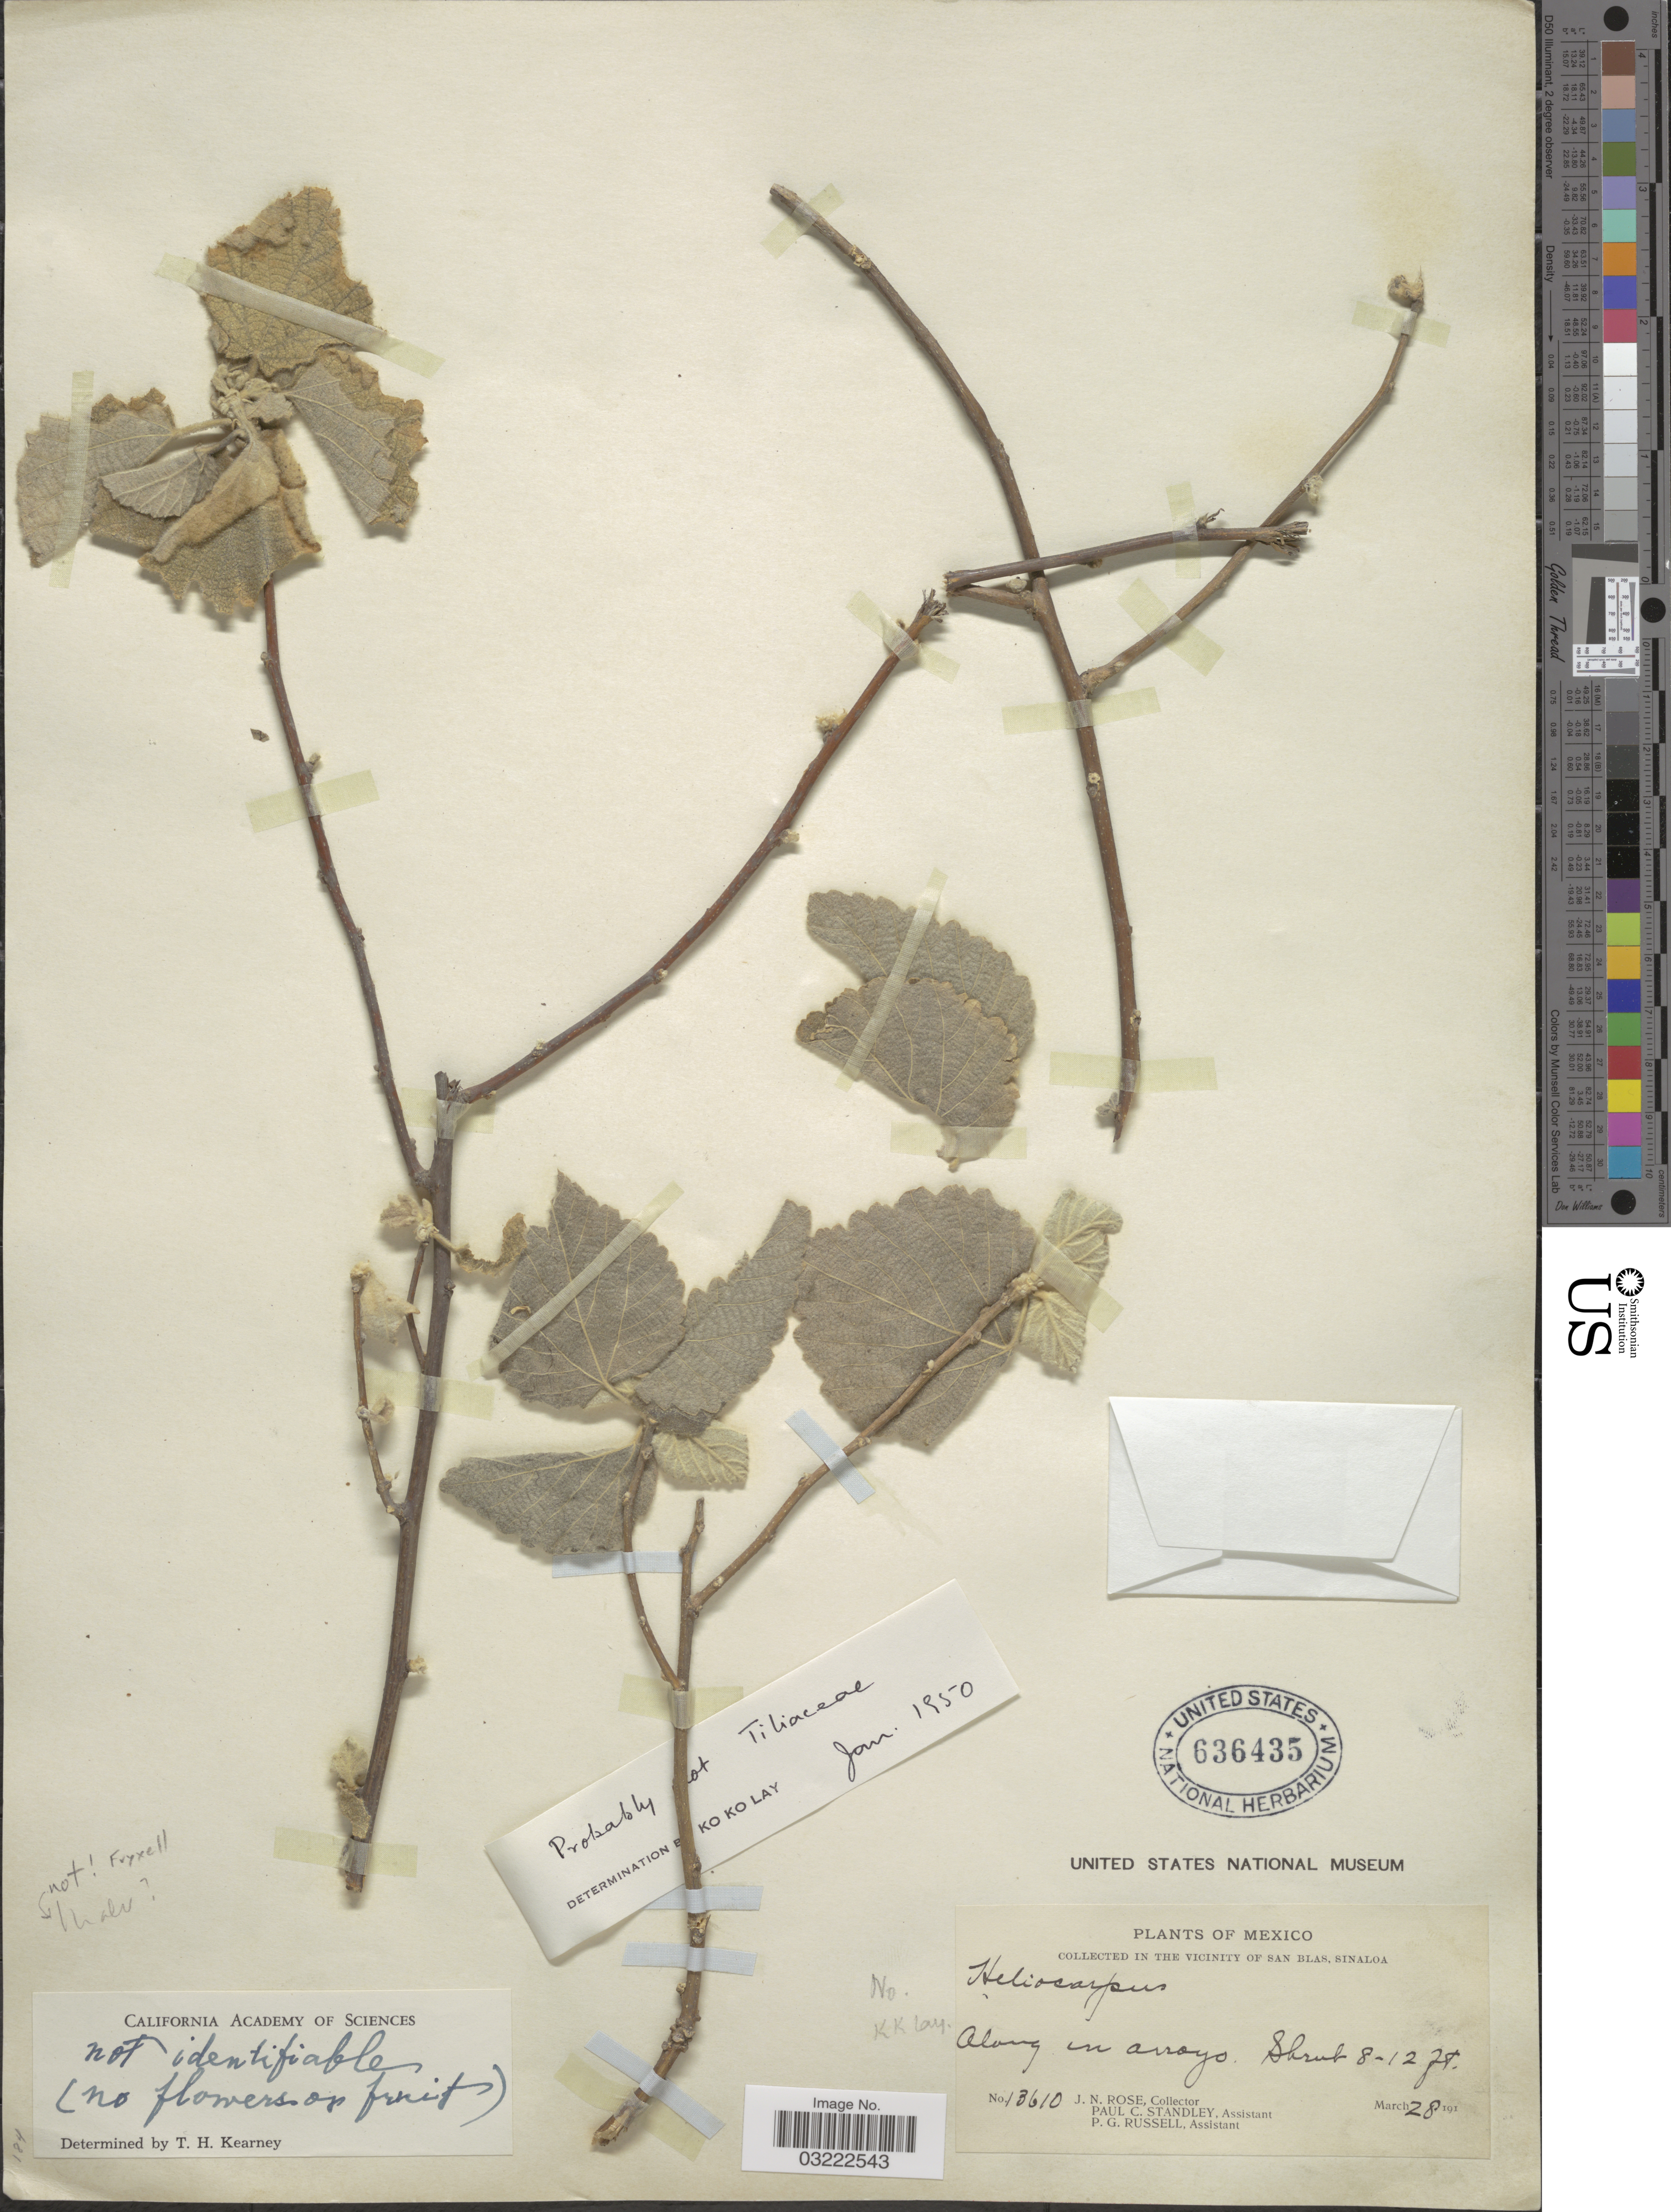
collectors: J. N. Rose, P. C. Standley & P. G. Russell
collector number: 13610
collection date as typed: March 28 191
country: Mexico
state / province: Sinaloa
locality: In the vicinity of San Blas.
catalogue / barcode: US 636435